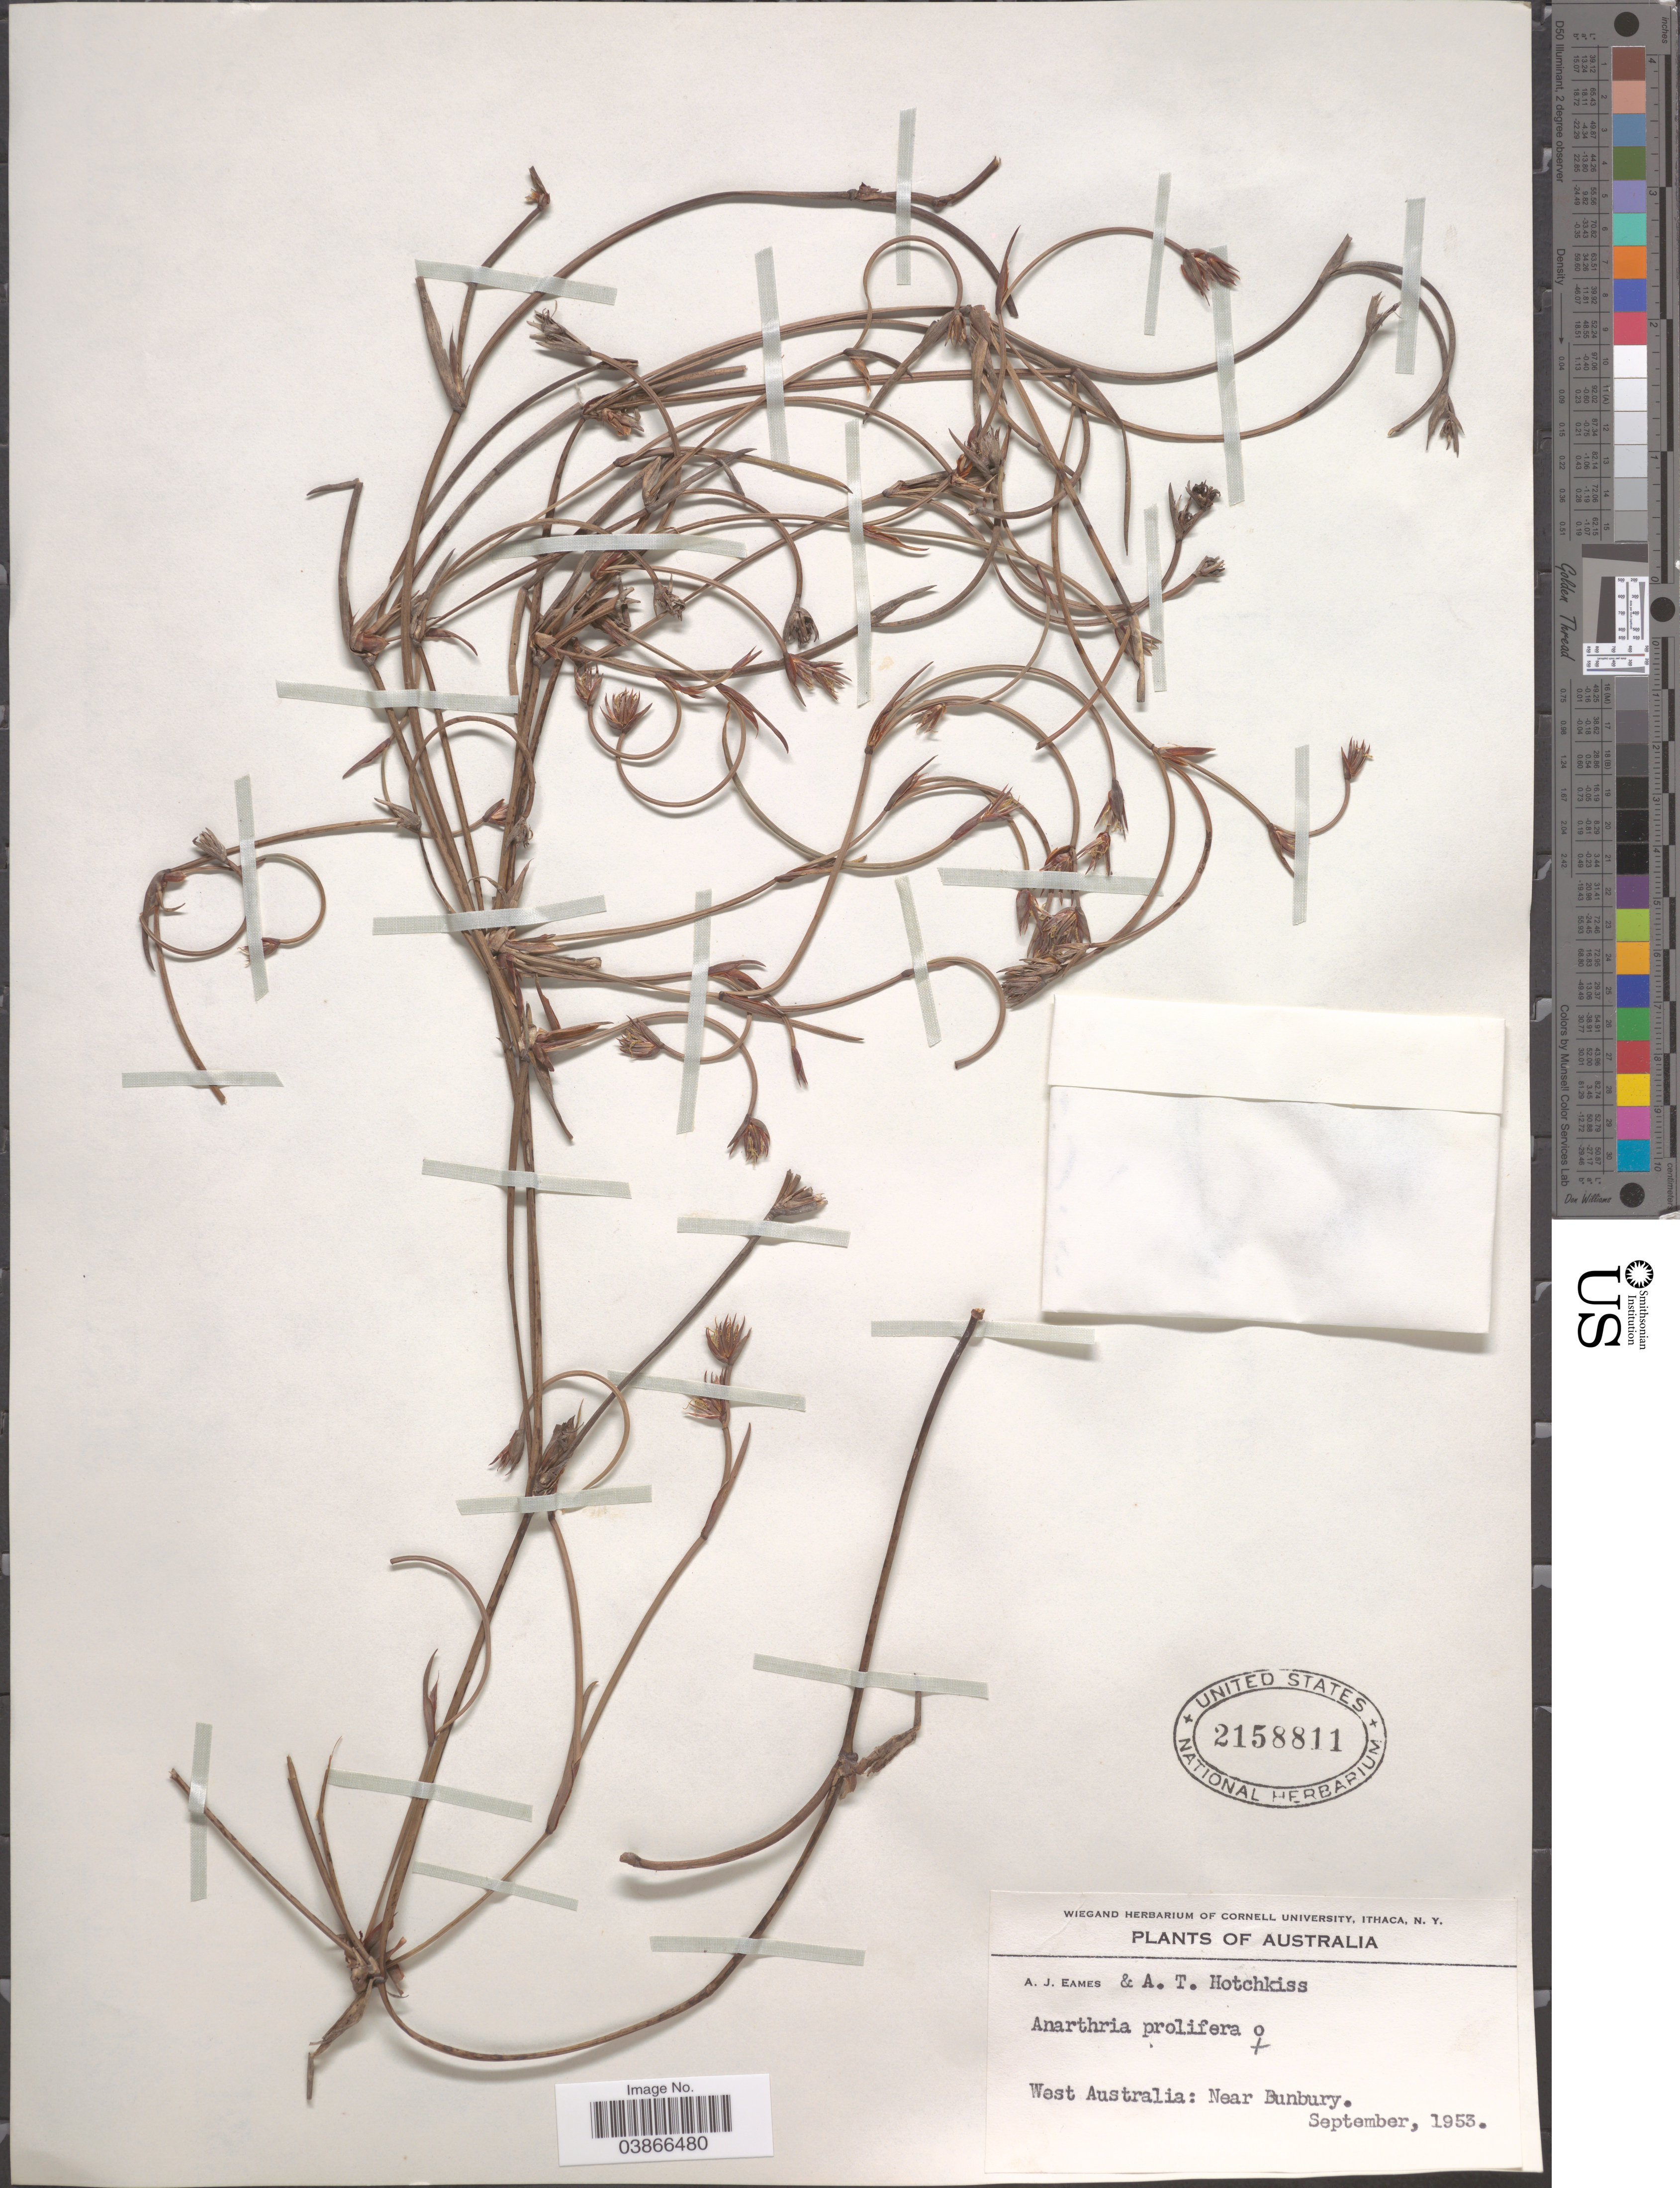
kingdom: Plantae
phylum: Tracheophyta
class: Liliopsida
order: Poales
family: Restionaceae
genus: Anarthria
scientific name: Anarthria prolifera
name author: R. Br.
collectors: A. J. Eames & A. Hotchkiss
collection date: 1953-09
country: Australia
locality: West Australia: Near Bunburry.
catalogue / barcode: US 2158811